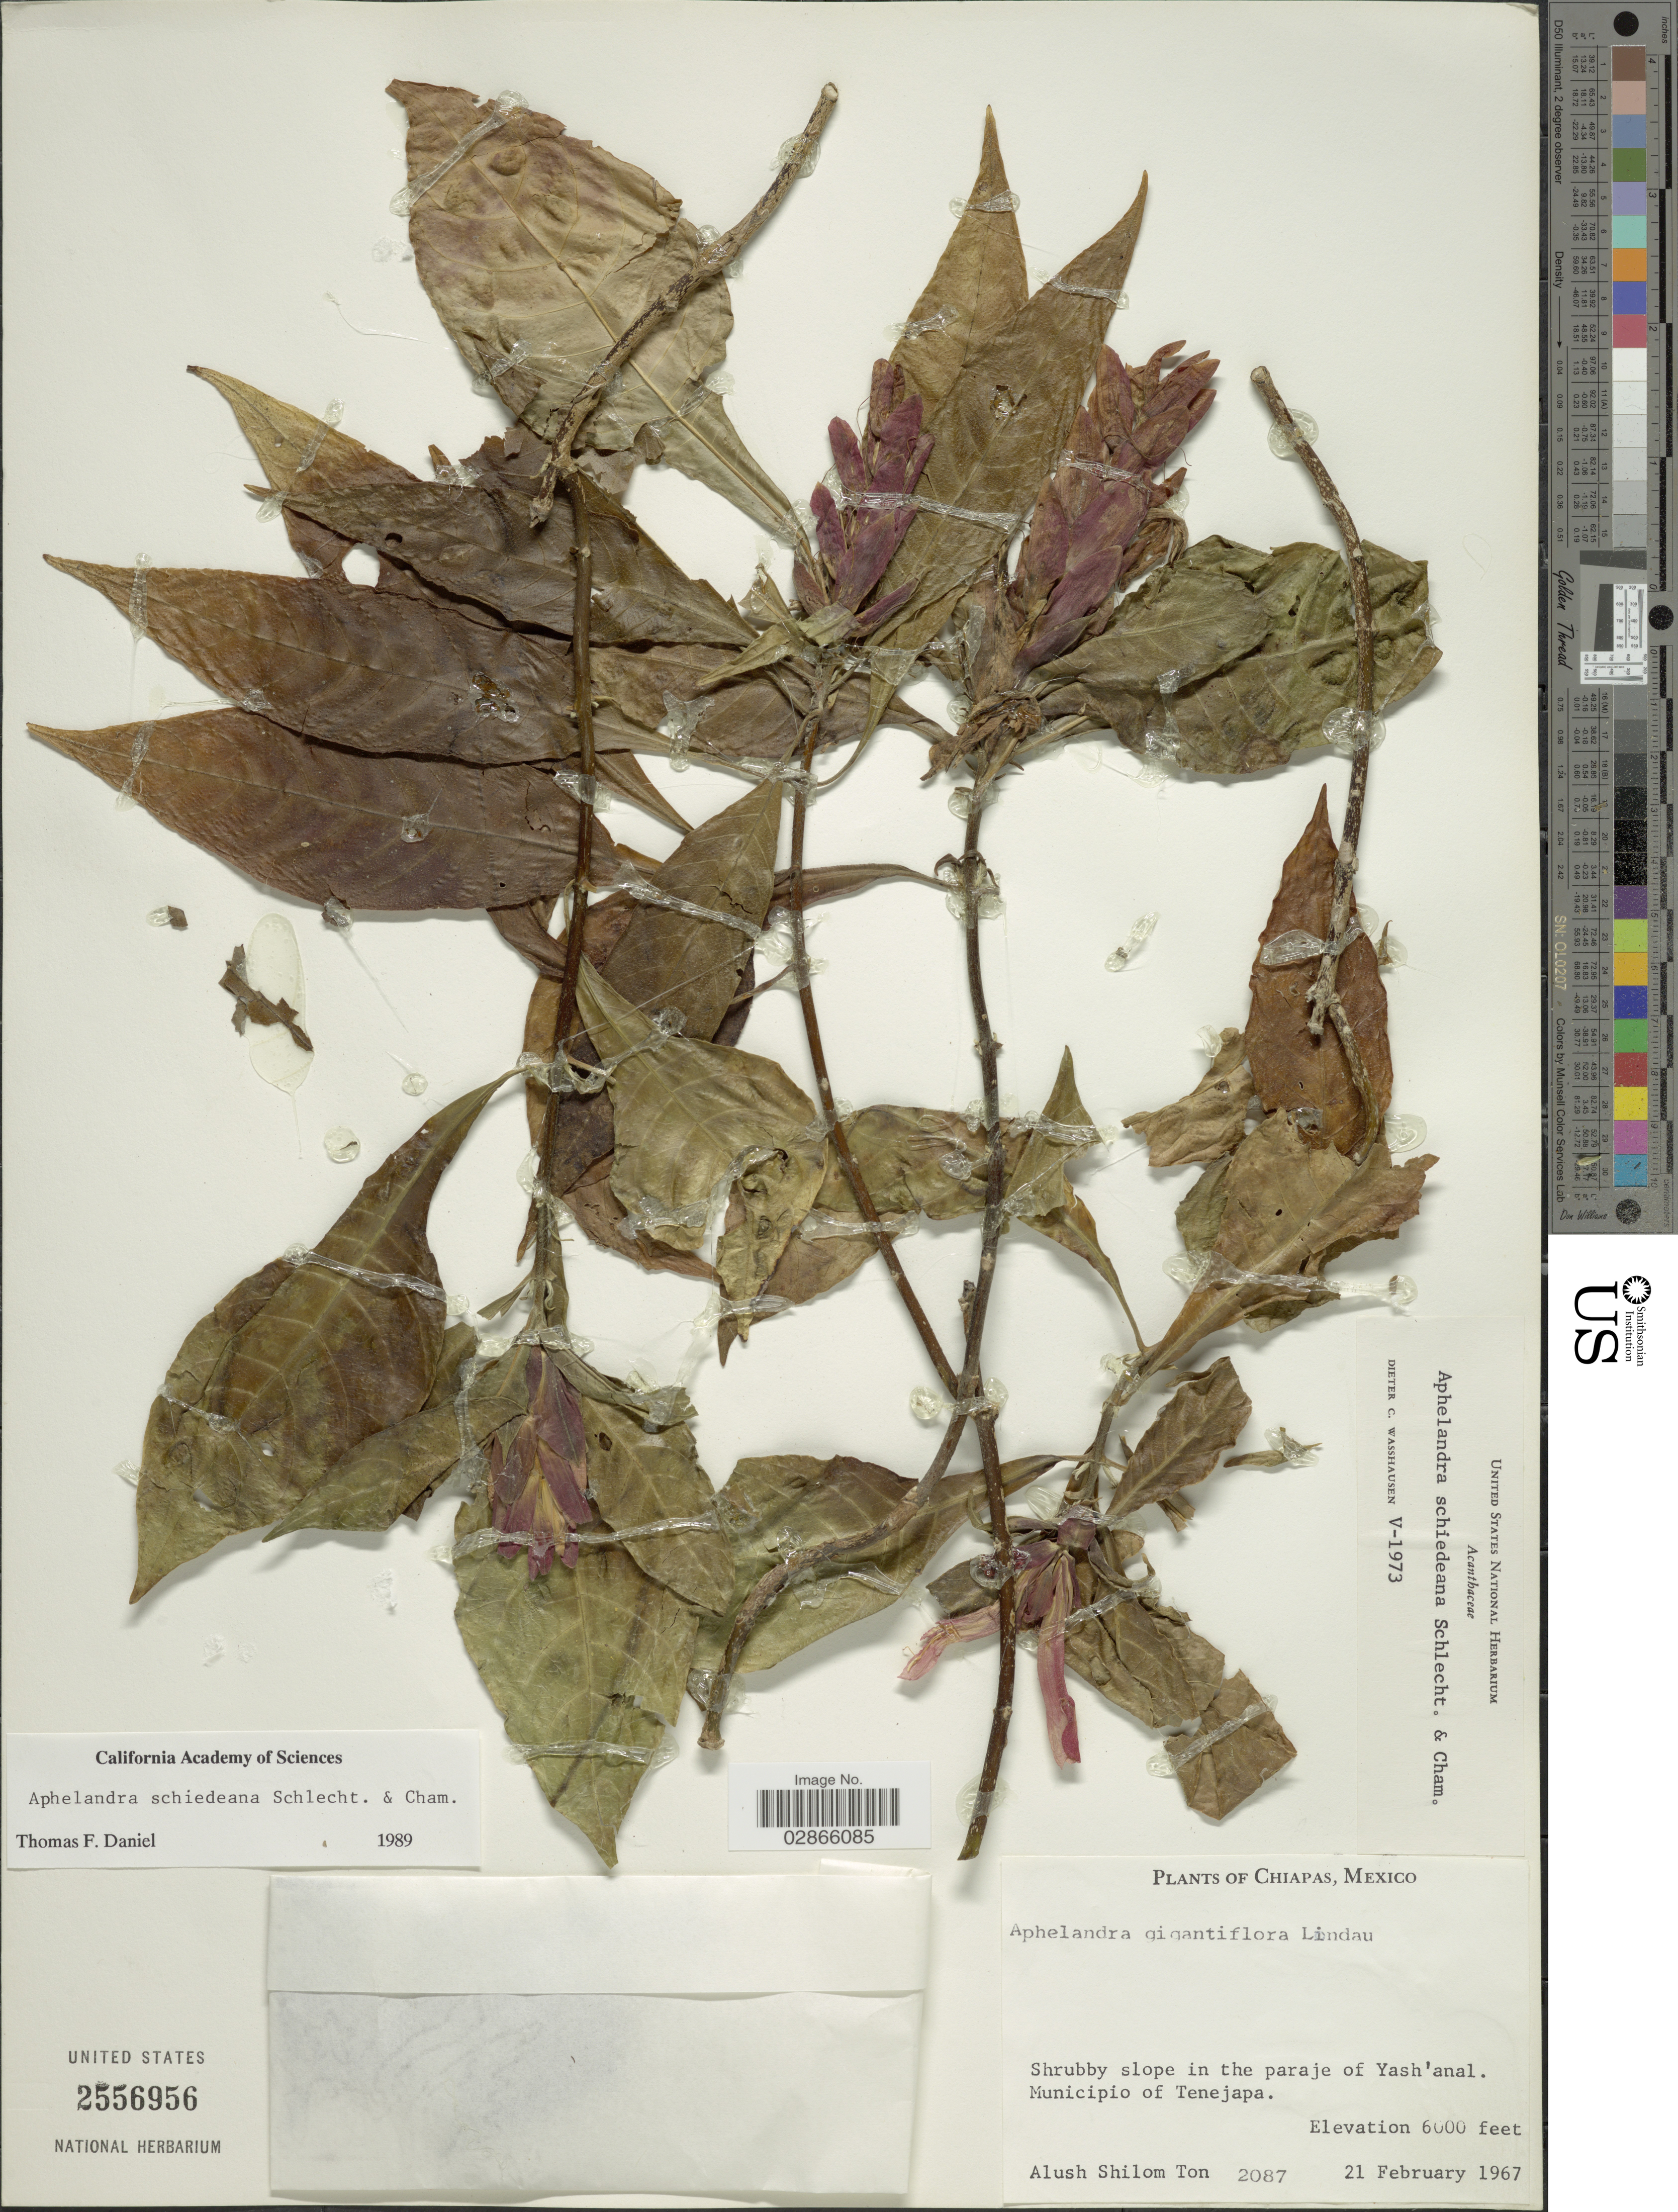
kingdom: Plantae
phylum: Tracheophyta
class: Magnoliopsida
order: Lamiales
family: Acanthaceae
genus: Aphelandra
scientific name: Aphelandra schiedeana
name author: Schltdl. & Cham.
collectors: A. S. Ton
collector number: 2087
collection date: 1967-02-21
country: Mexico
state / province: Chiapas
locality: Shrubby slope in the paraje of Yash'anal. Municipio of Tenejapa.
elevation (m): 1829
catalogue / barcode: US 2556956